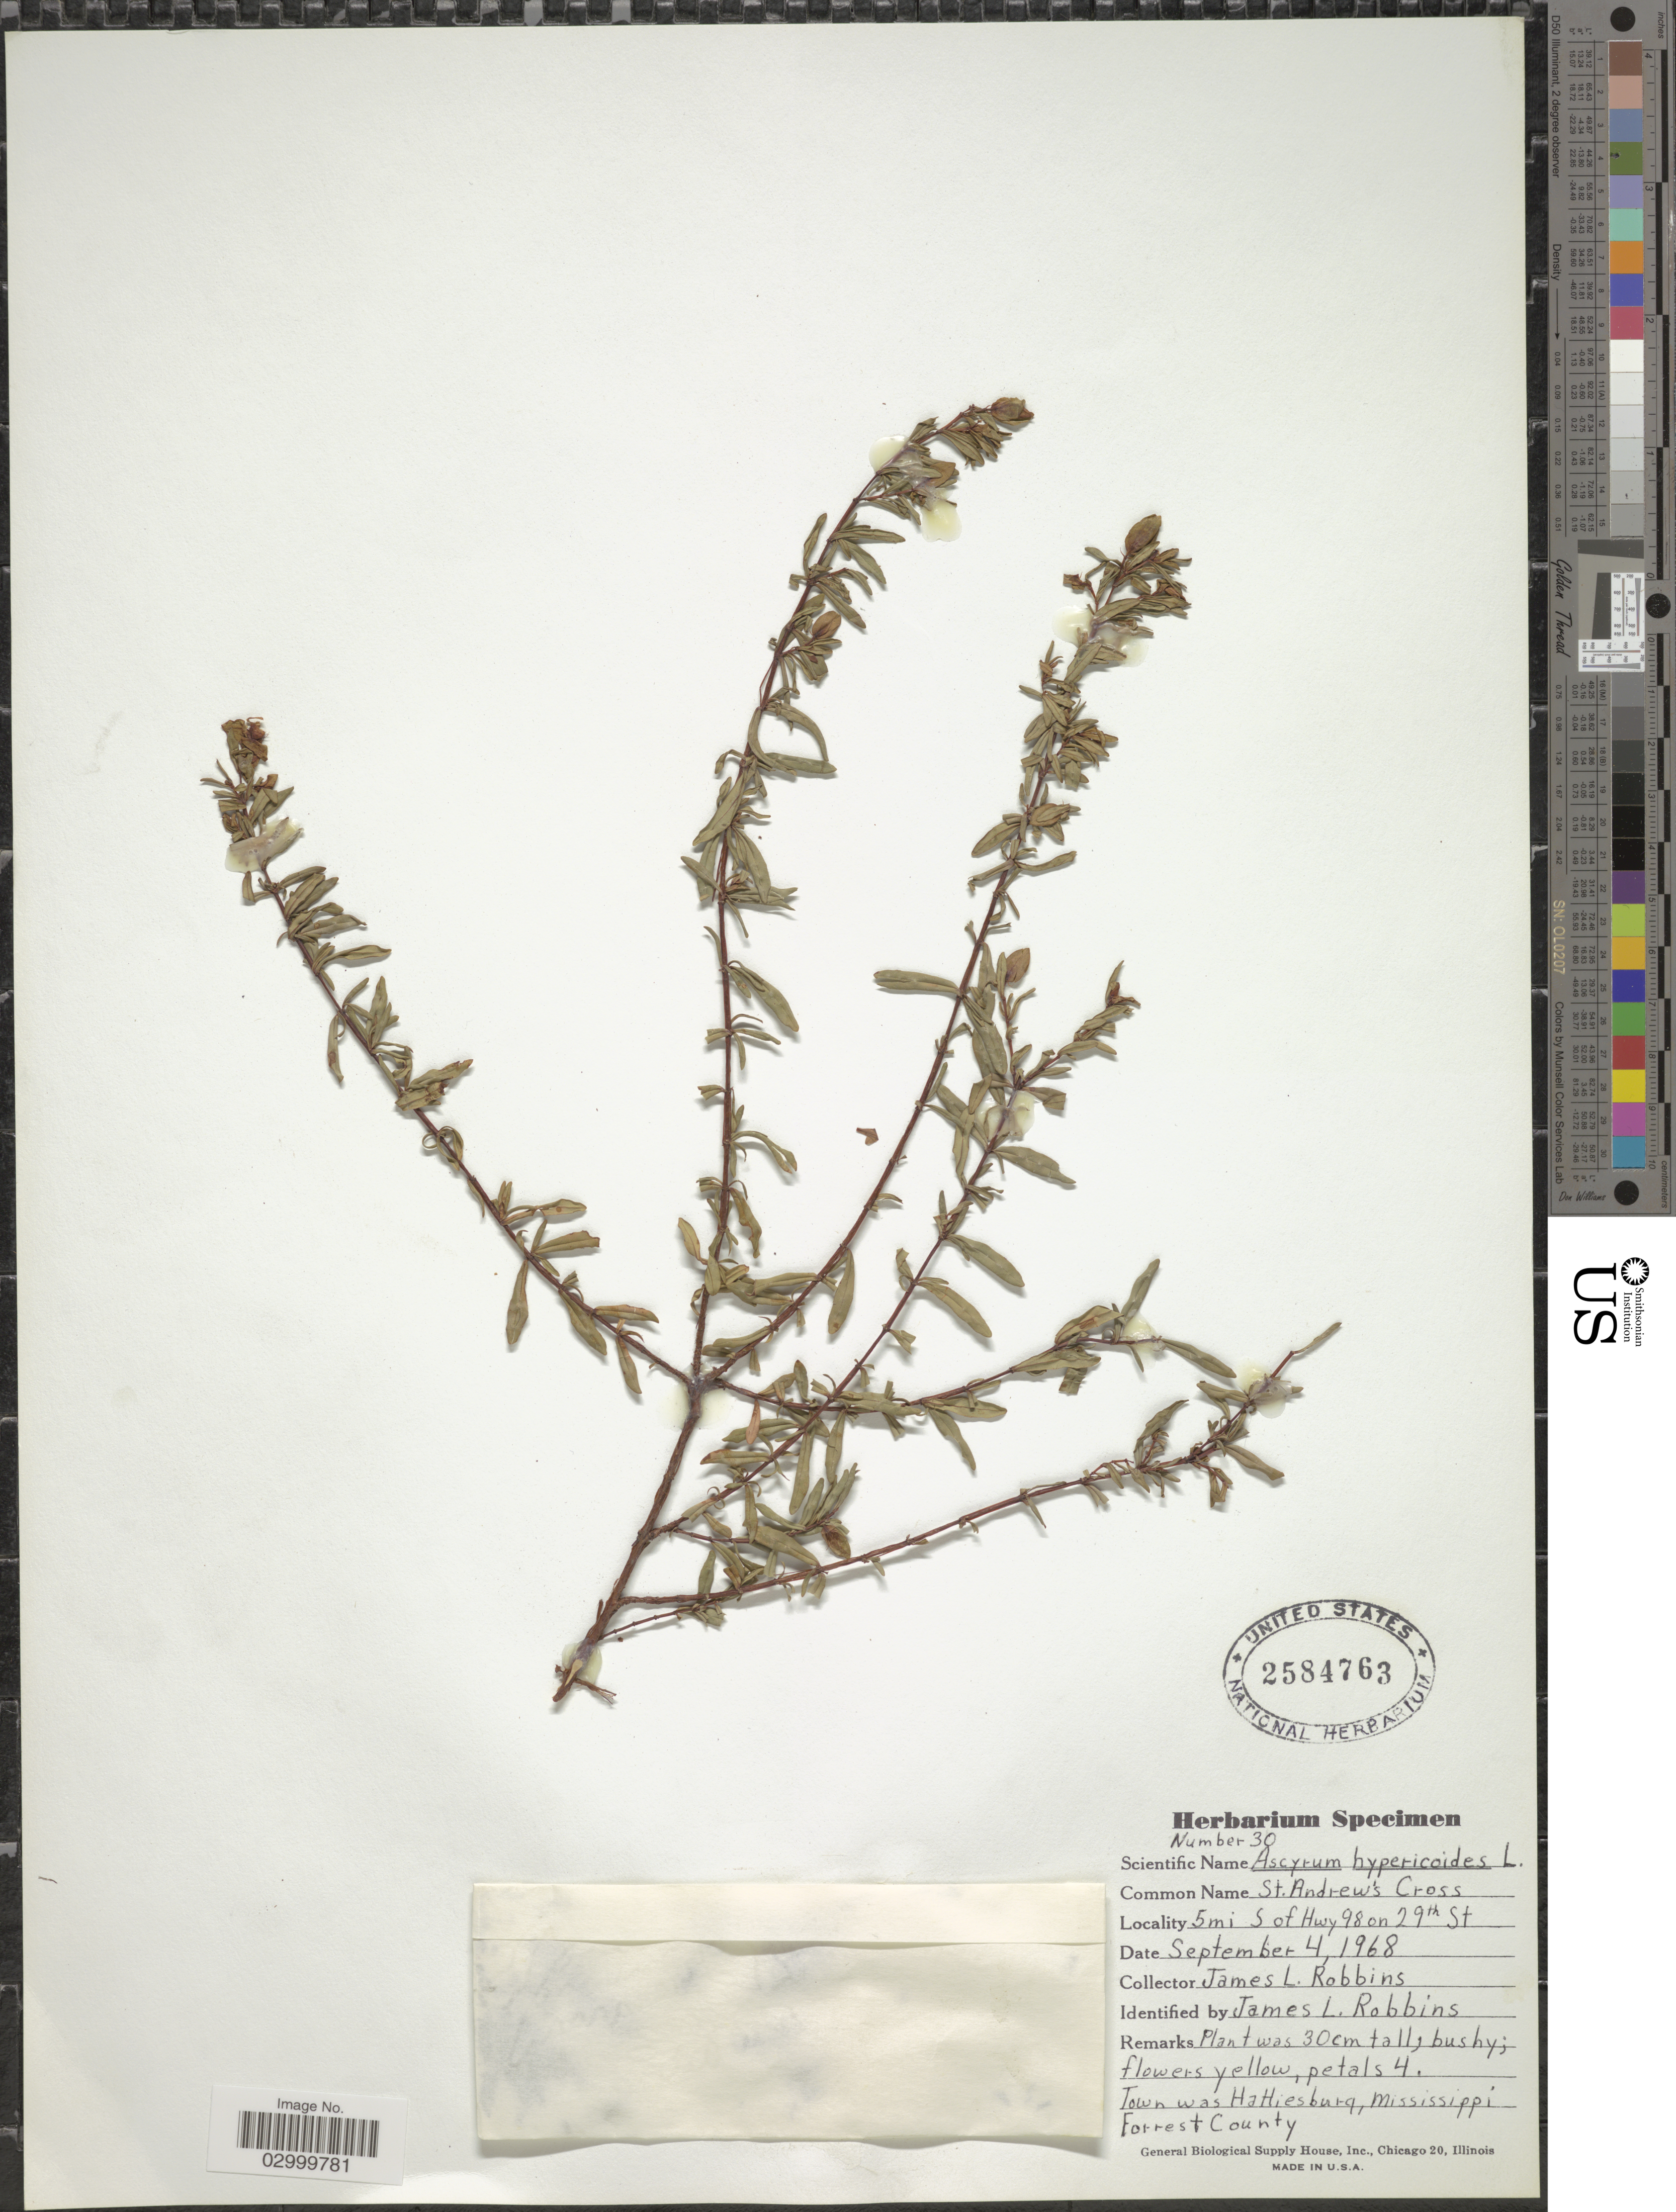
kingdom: Plantae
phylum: Tracheophyta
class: Magnoliopsida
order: Malpighiales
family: Hypericaceae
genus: Hypericum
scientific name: Hypericum hypericoides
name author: (L.) Crantz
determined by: Strong, Mark T., (BOT), Smithsonian Institution - National Museum of Natural History (UNITED STATES)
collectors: J. Robbins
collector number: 30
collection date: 1968-09-04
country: United States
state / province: Mississippi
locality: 5 mi S of Hwy 98 on 29th St., Town was Hahiesburg, Forrest County.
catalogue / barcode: US 2584763